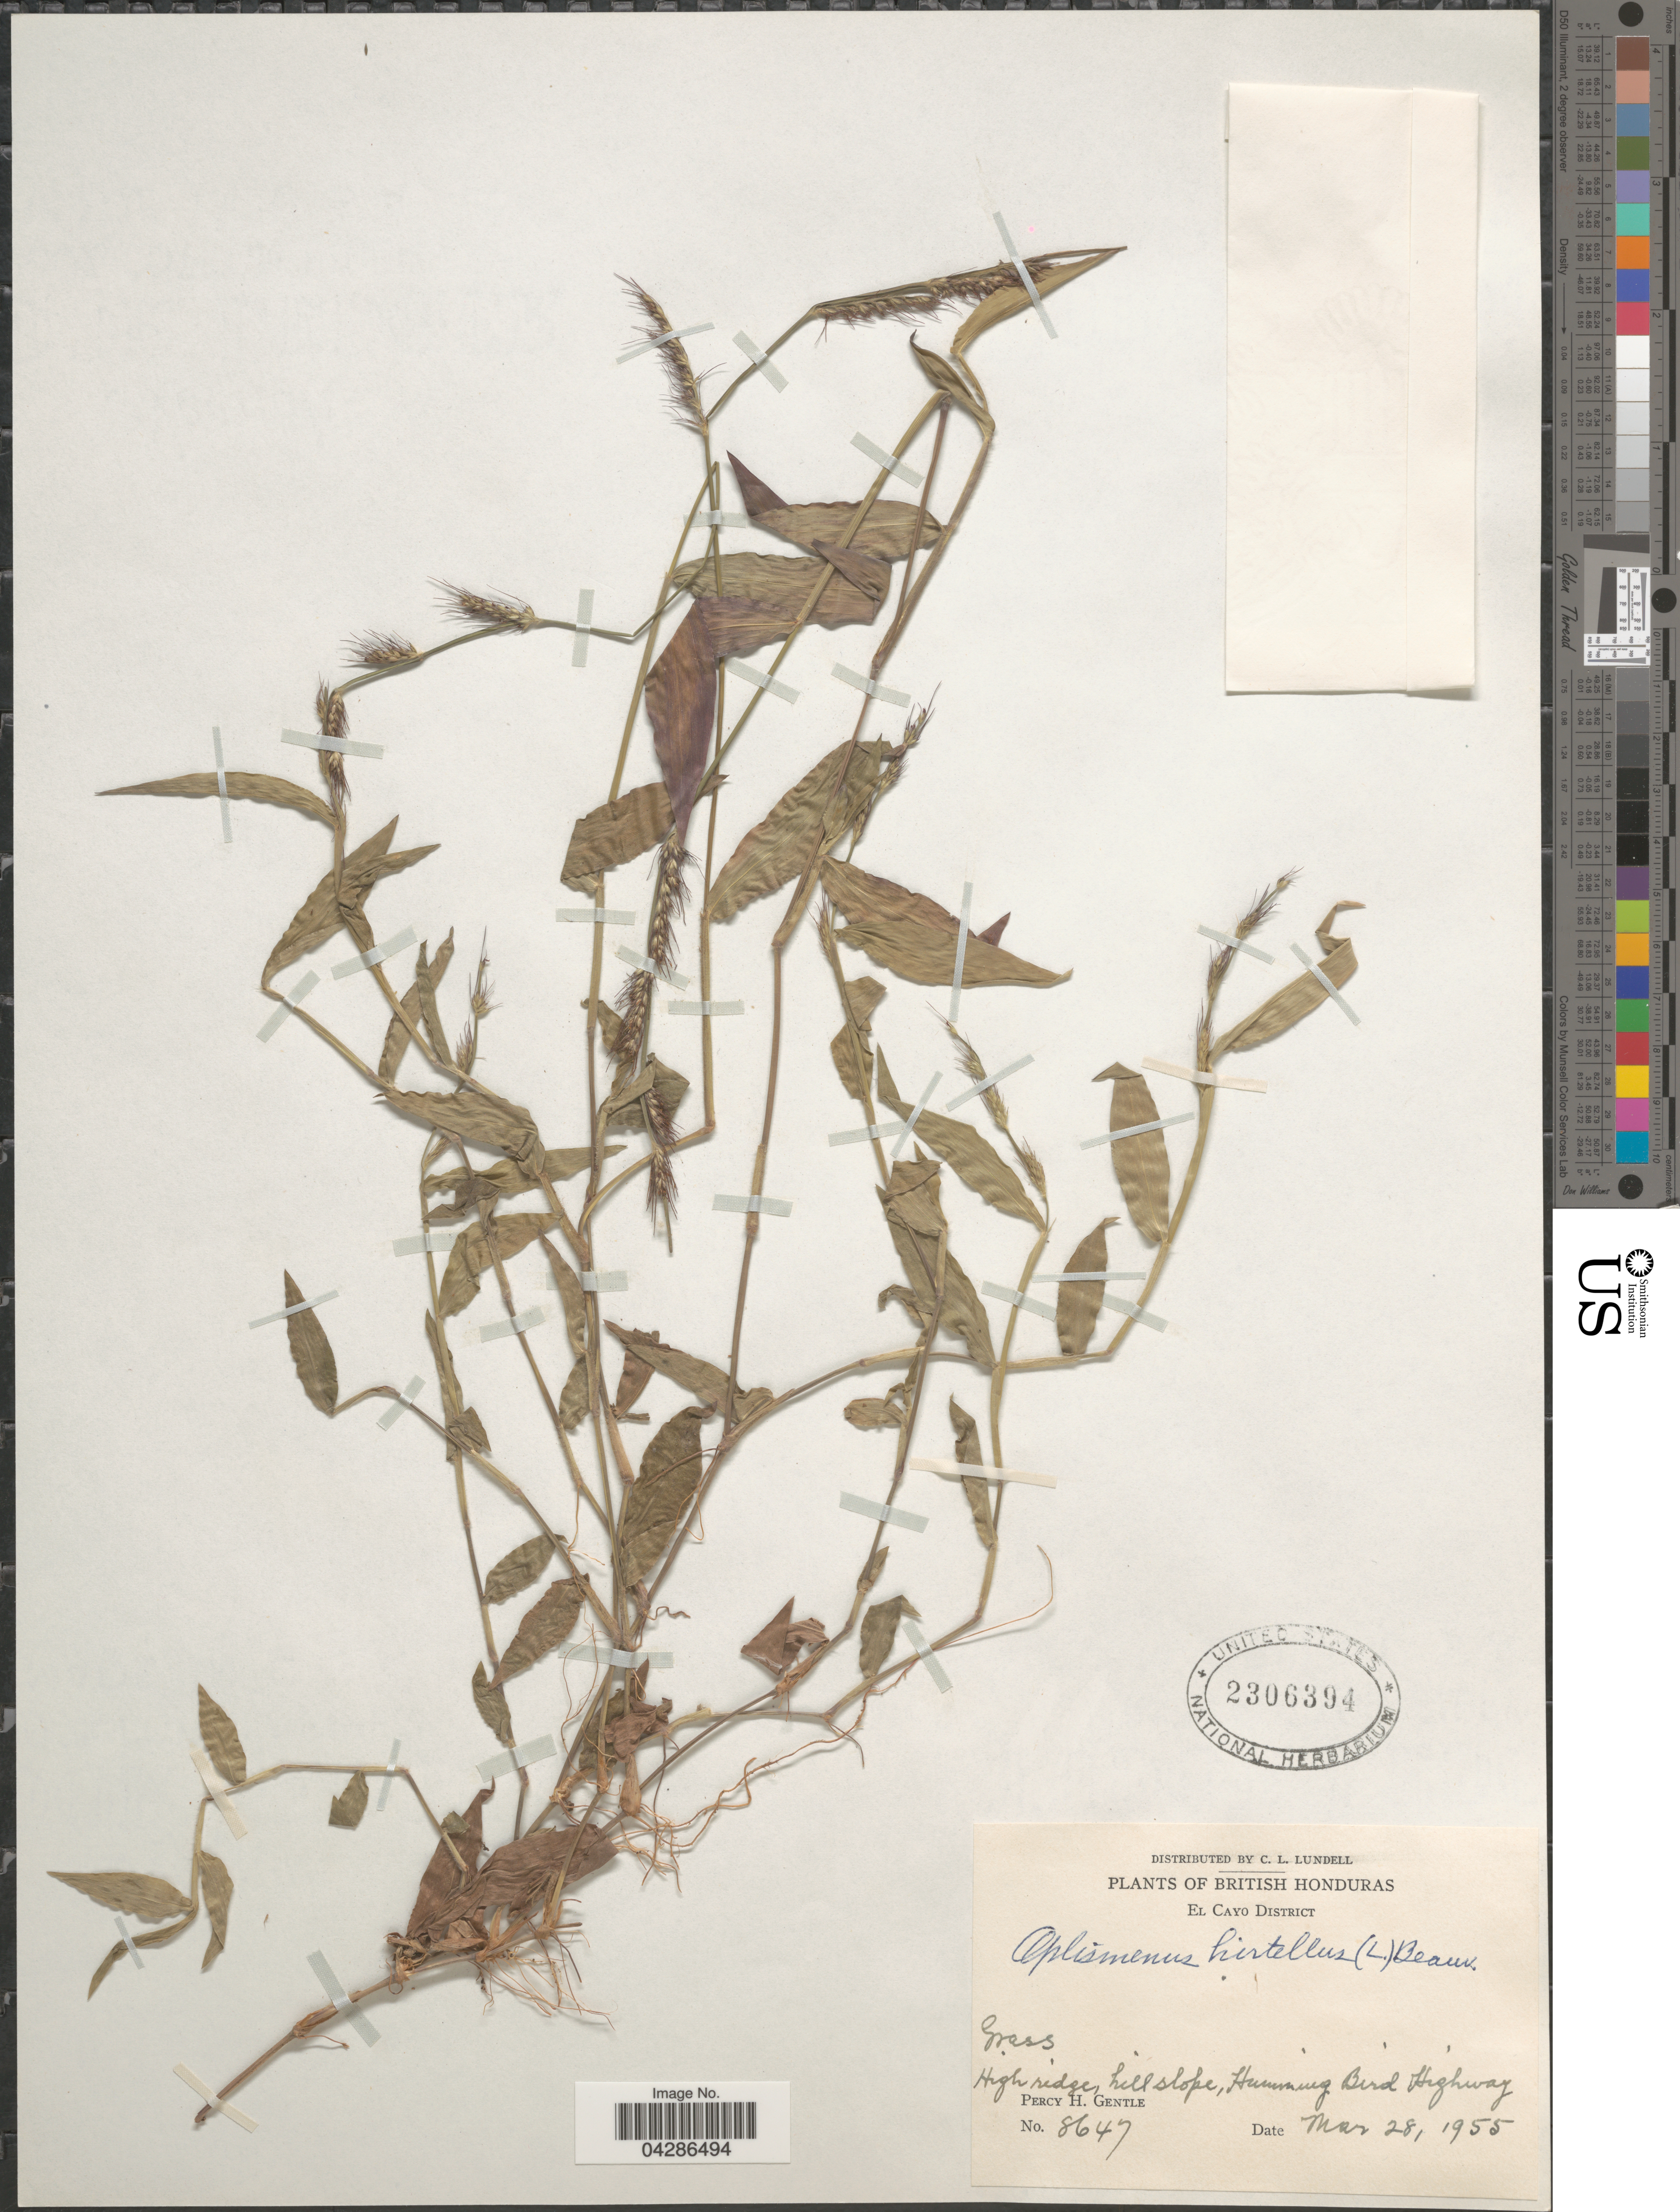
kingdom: Plantae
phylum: Tracheophyta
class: Liliopsida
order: Poales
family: Poaceae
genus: Oplismenus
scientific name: Oplismenus hirtellus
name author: (L.) P. Beauv.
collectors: P. H. Gentle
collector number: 8647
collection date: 1955-03-28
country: Belize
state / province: Cayo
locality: British Honduras. El Cayo District. High ridge, hill slope, Humming Bird Highway.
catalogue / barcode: US 2306394